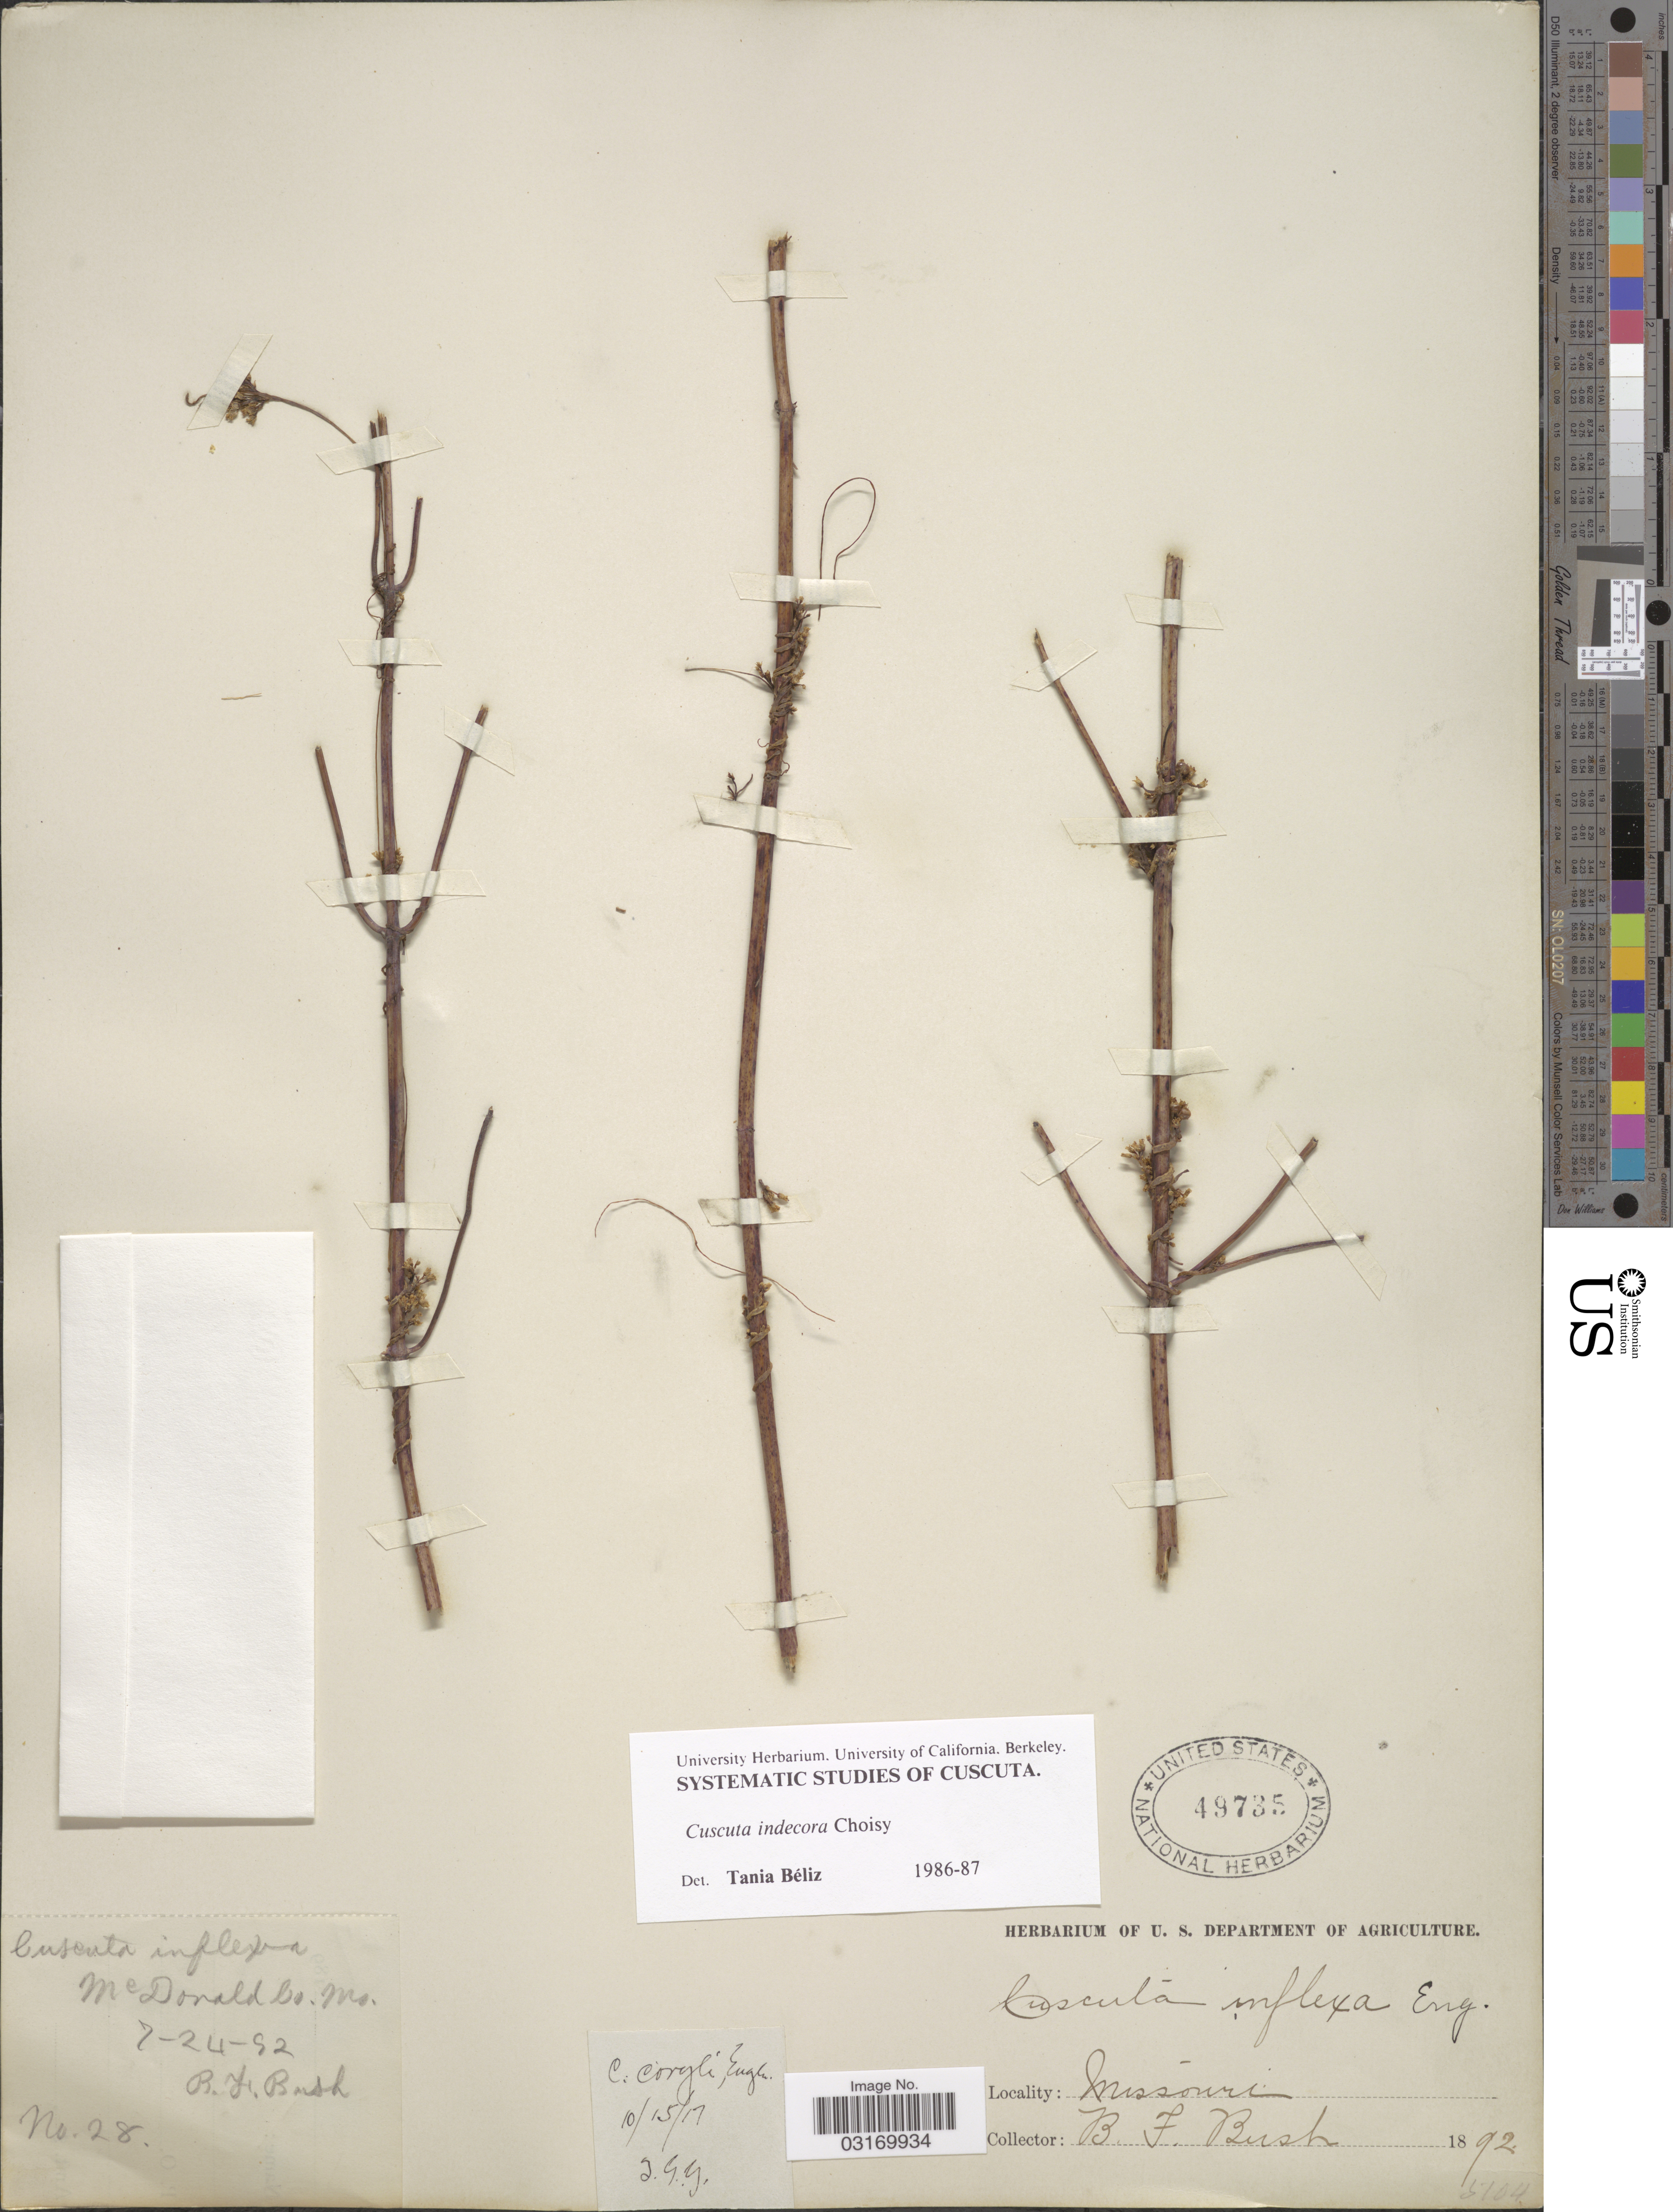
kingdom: Plantae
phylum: Tracheophyta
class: Magnoliopsida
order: Solanales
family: Convolvulaceae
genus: Cuscuta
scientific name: Cuscuta indecora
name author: Choisy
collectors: B. F. Bush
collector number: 28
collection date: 1892-07-24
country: United States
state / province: Missouri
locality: McDonalds Co.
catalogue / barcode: US 49735